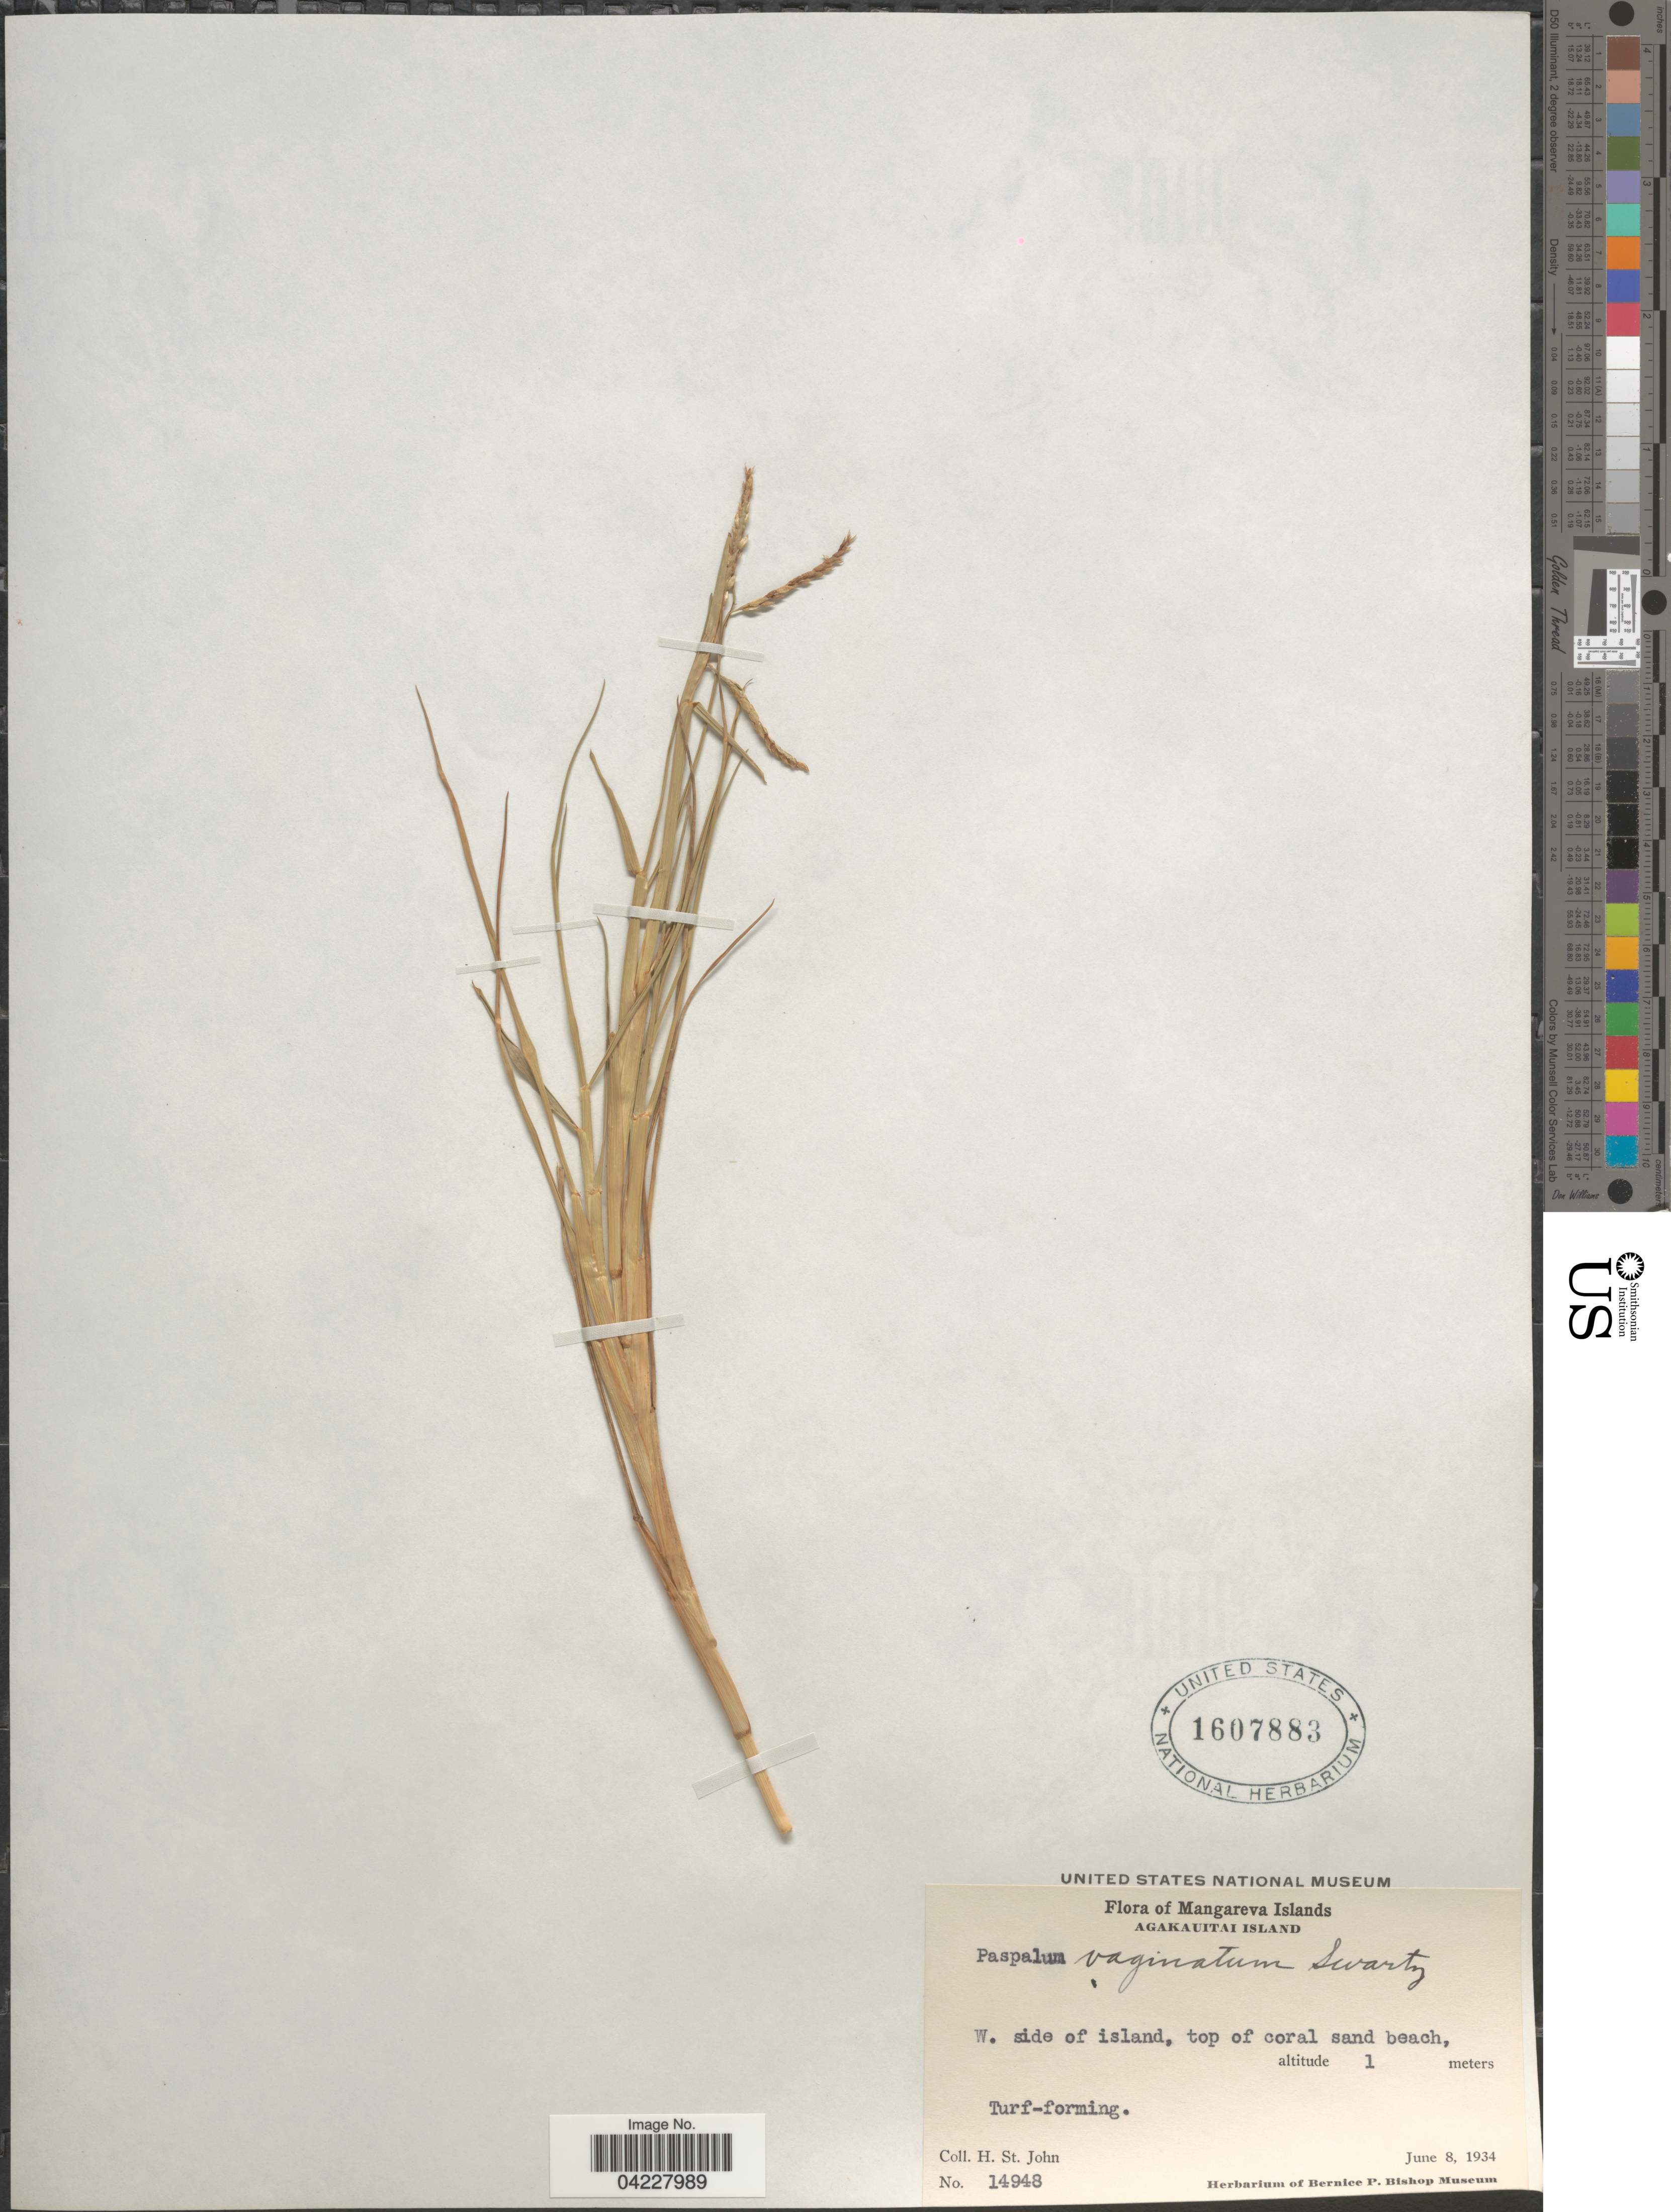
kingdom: Plantae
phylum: Tracheophyta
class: Liliopsida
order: Poales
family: Poaceae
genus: Paspalum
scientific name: Paspalum distichum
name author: L.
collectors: H. St. John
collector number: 14948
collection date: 1934-06-08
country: French Polynesia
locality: Mangareva Islands. Agakauitai Island. W. side of island, top of coral sand beach.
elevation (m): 1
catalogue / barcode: US 1607883